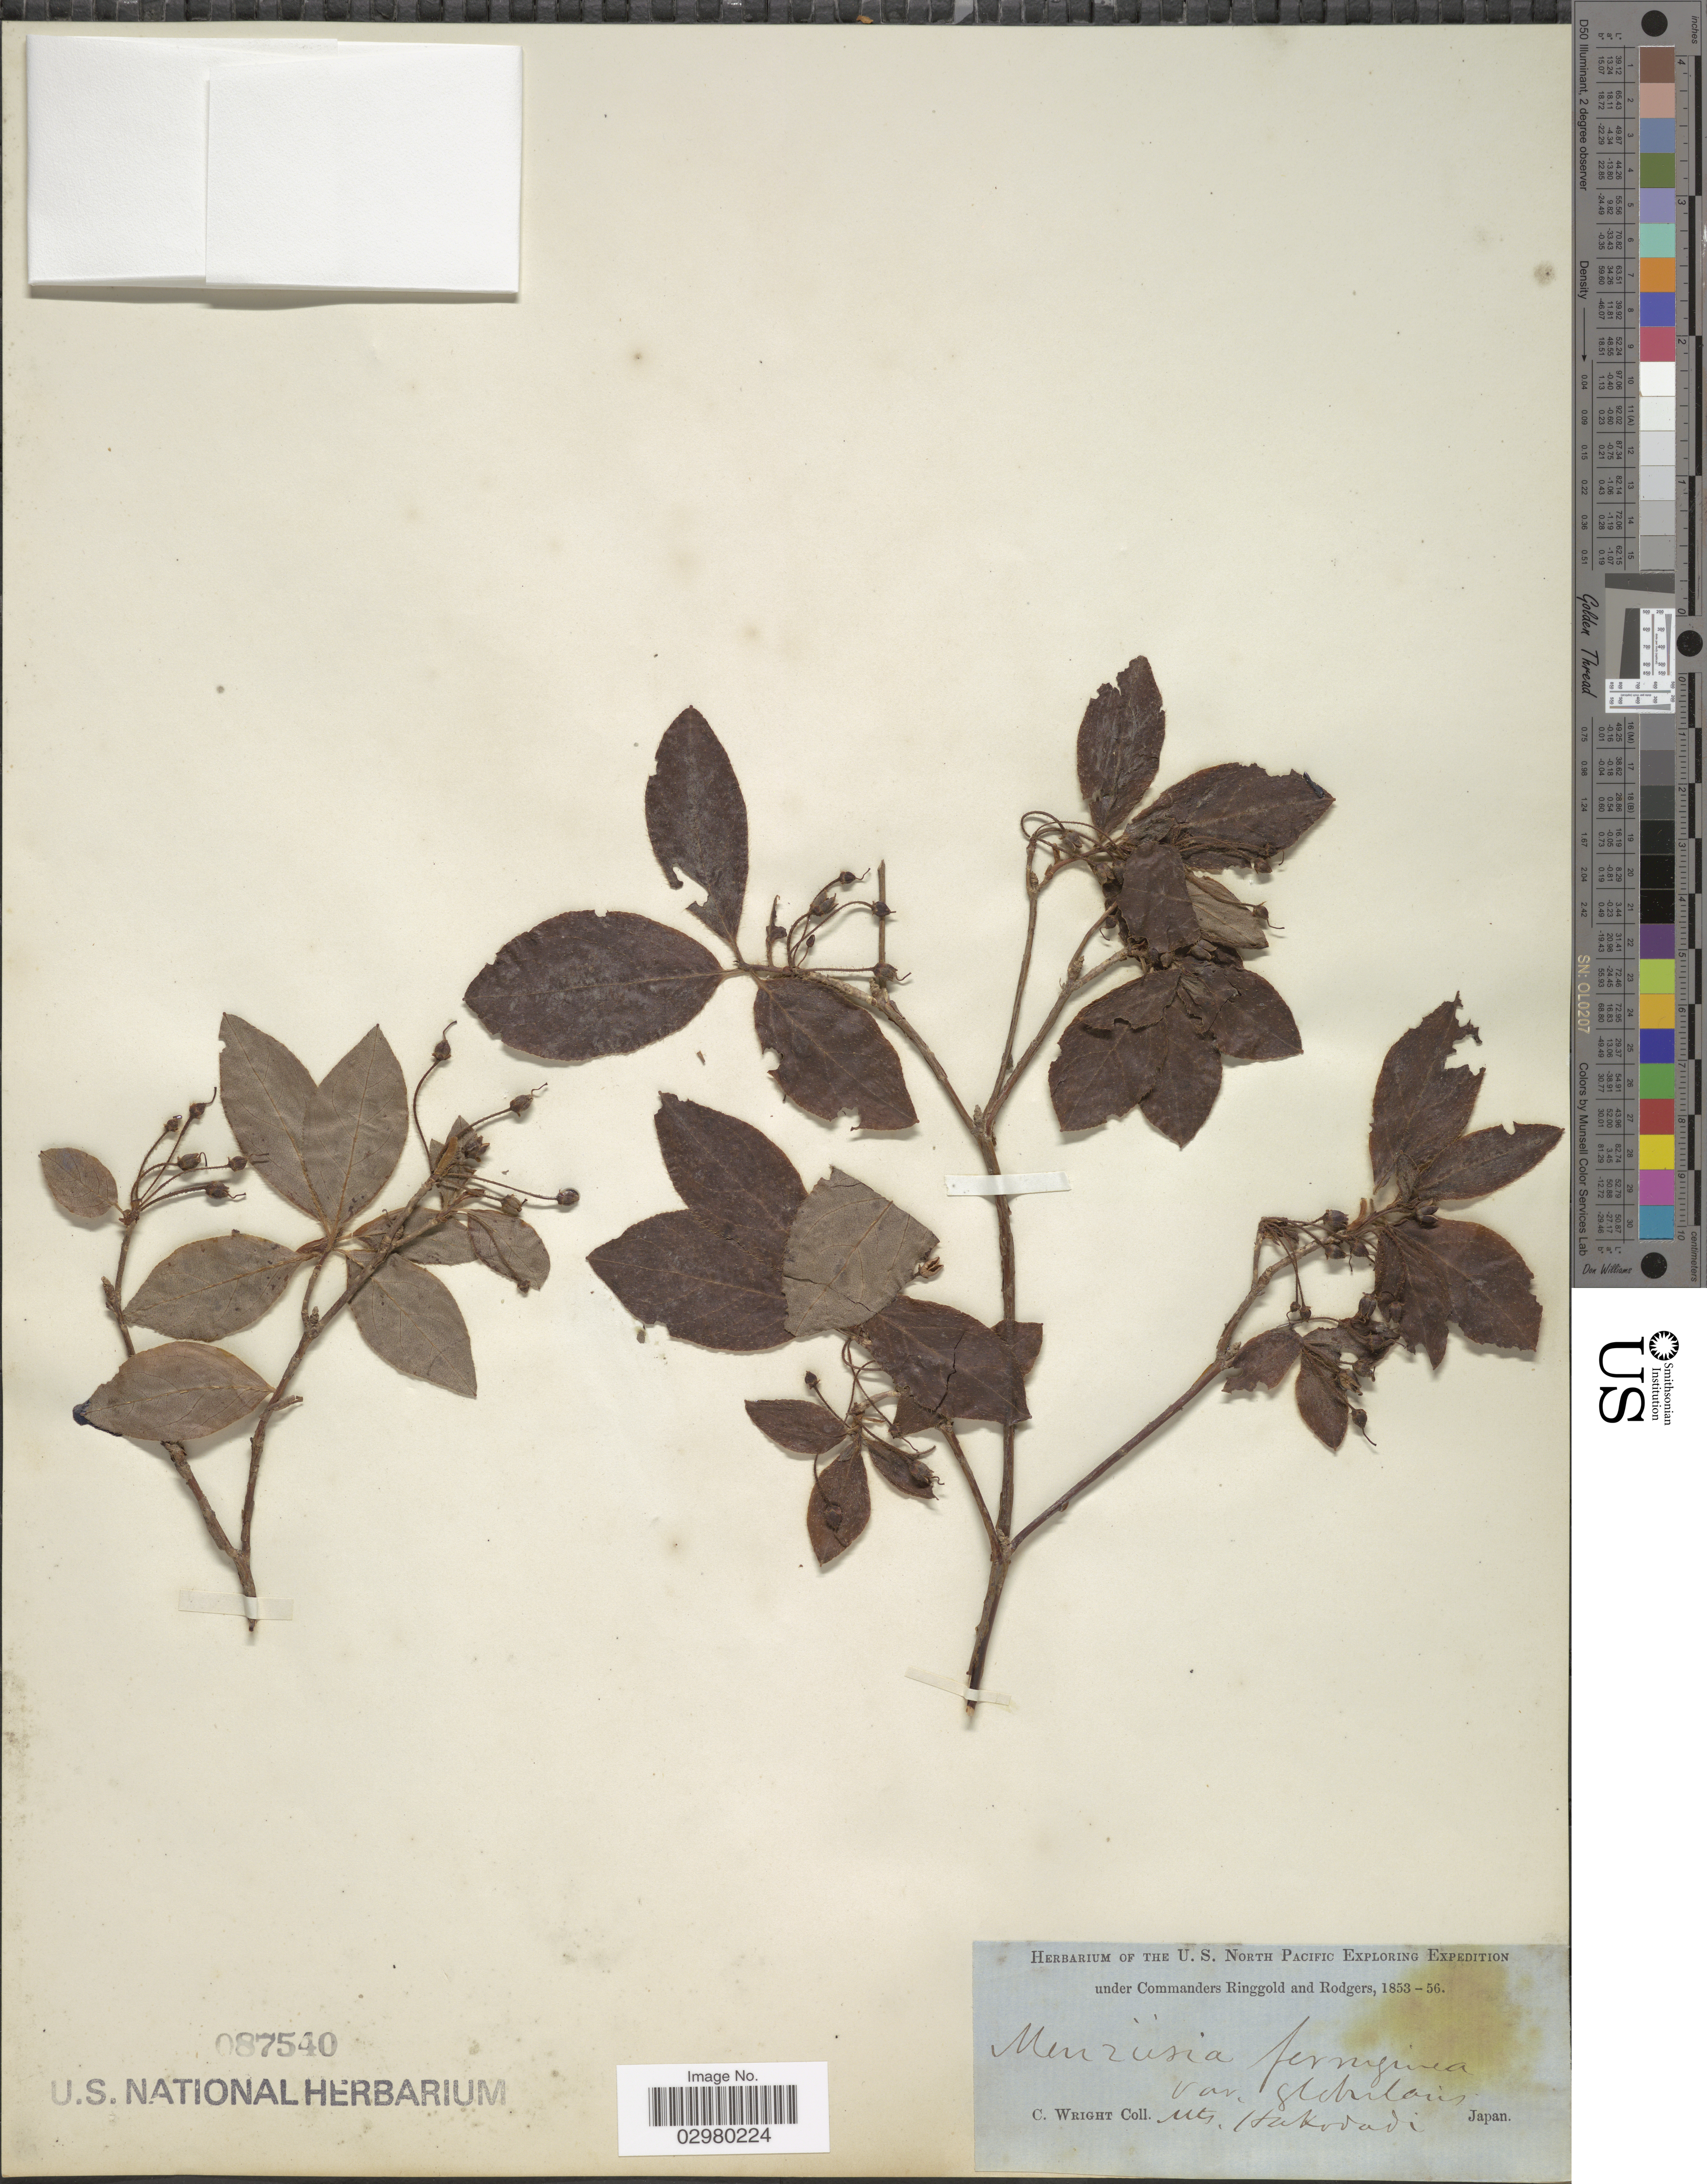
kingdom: Plantae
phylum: Tracheophyta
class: Magnoliopsida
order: Ericales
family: Ericaceae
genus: Menziesia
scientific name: Menziesia ferruginea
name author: Sm.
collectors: C. Wright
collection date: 1853/1856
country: Japan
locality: Mts. Hakodadi.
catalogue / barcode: US 87540